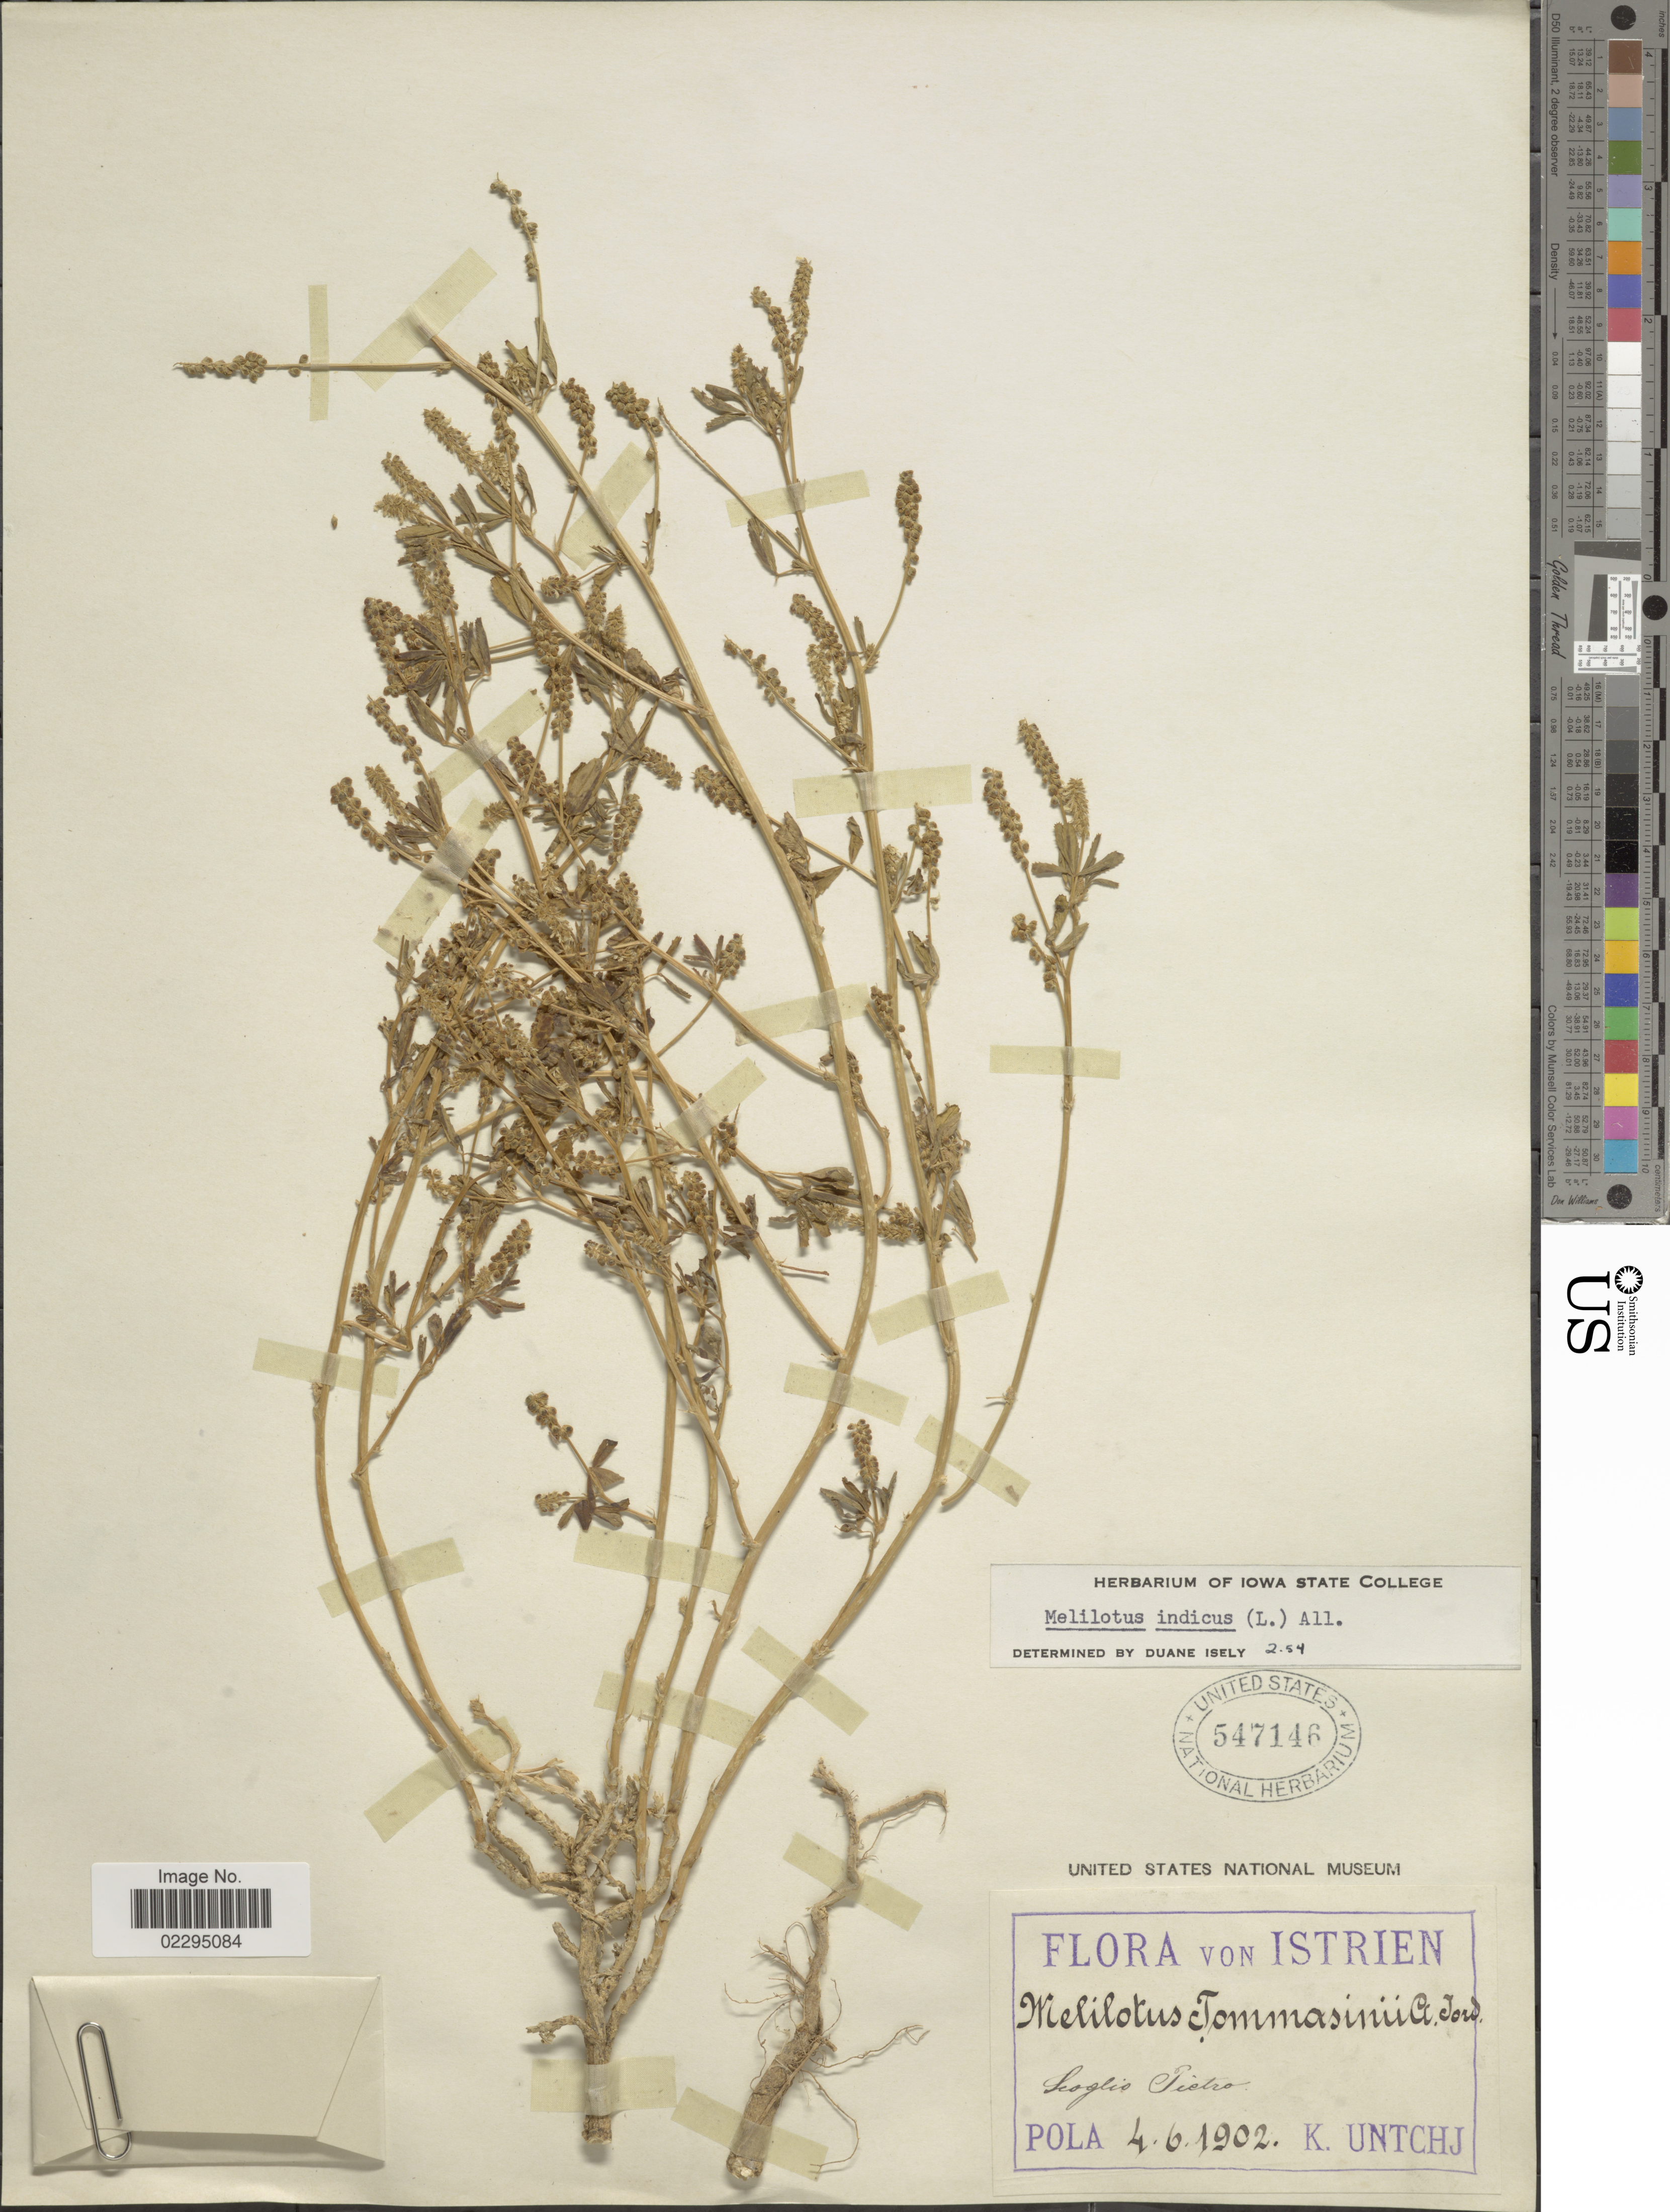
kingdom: Plantae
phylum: Tracheophyta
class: Magnoliopsida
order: Fabales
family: Fabaceae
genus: Melilotus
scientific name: Melilotus indicus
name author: (L.) All.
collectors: K. Untchj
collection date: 1902-06-04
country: Croatia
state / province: Istria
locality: Istrien.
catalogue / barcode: US 547146